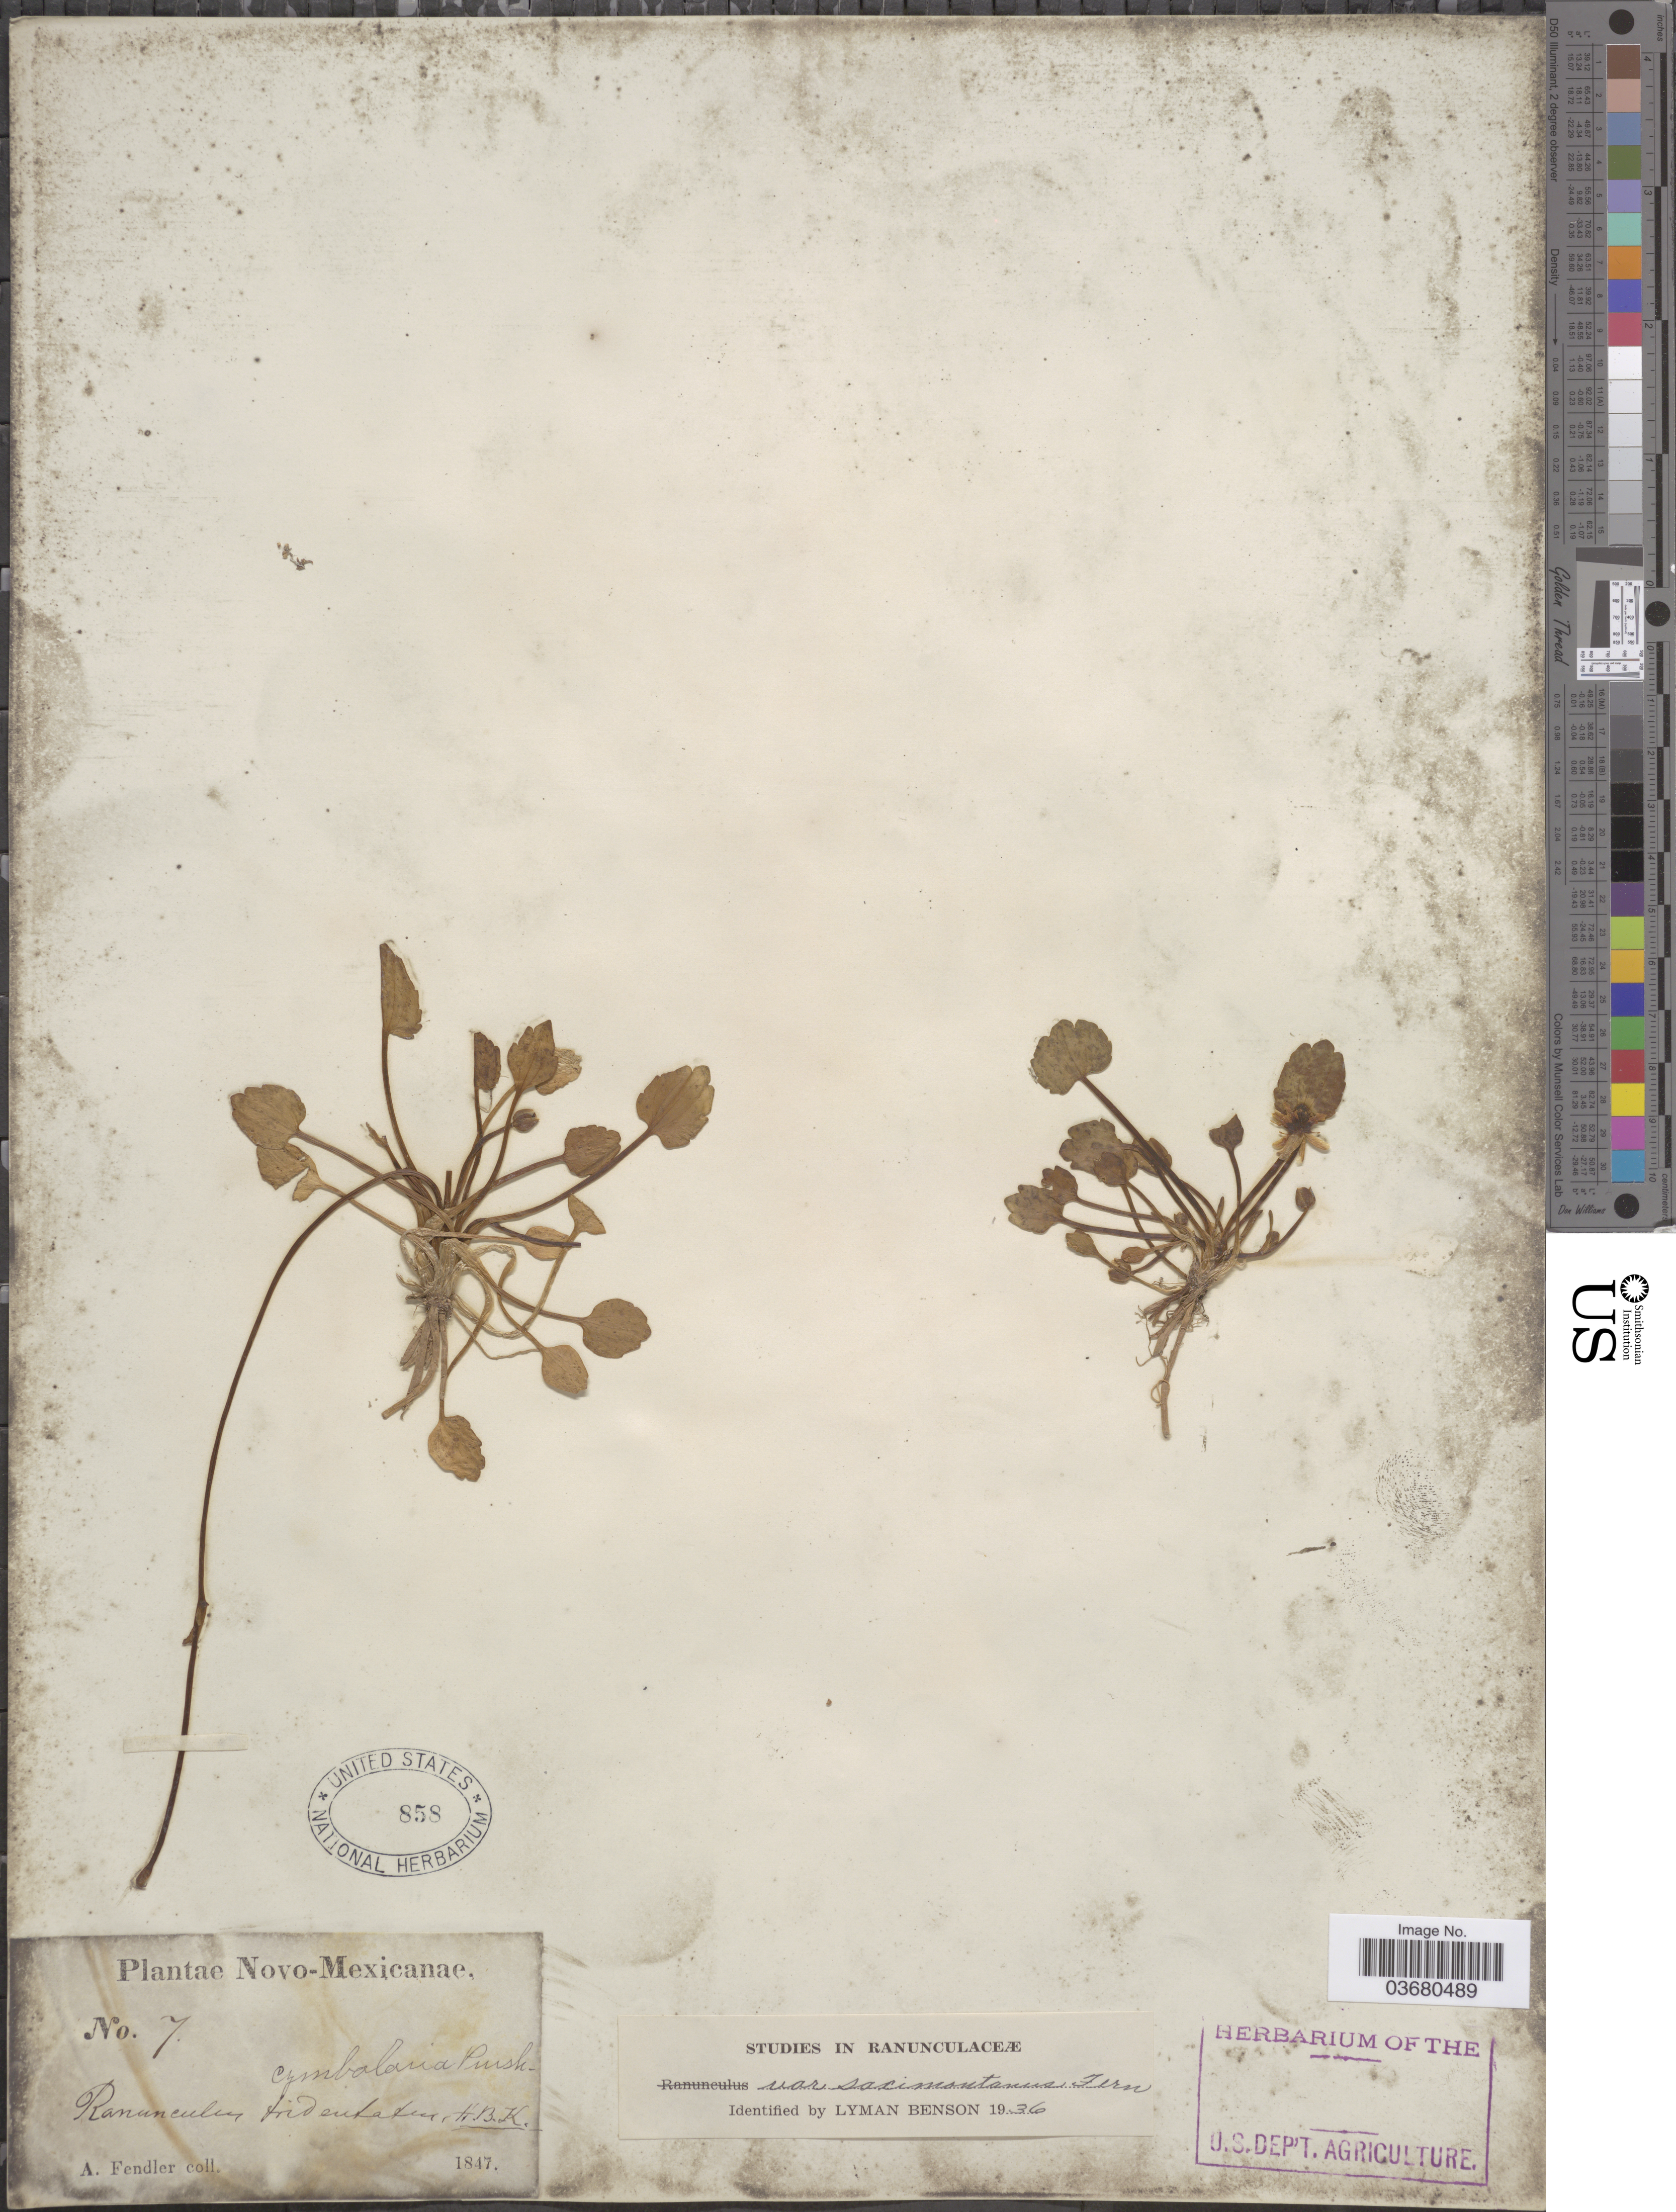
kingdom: Plantae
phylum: Tracheophyta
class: Magnoliopsida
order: Ranunculales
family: Ranunculaceae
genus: Halerpestes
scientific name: Halerpestes cymbalaria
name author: (Pursh) Greene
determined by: Strong, M. T., (US), Smithsonian Institution - National Museum of Natural History (UNITED STATES)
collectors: A. Fendler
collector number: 7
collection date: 1847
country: United States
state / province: New Mexico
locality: Novo-Mexicanae.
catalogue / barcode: US 858